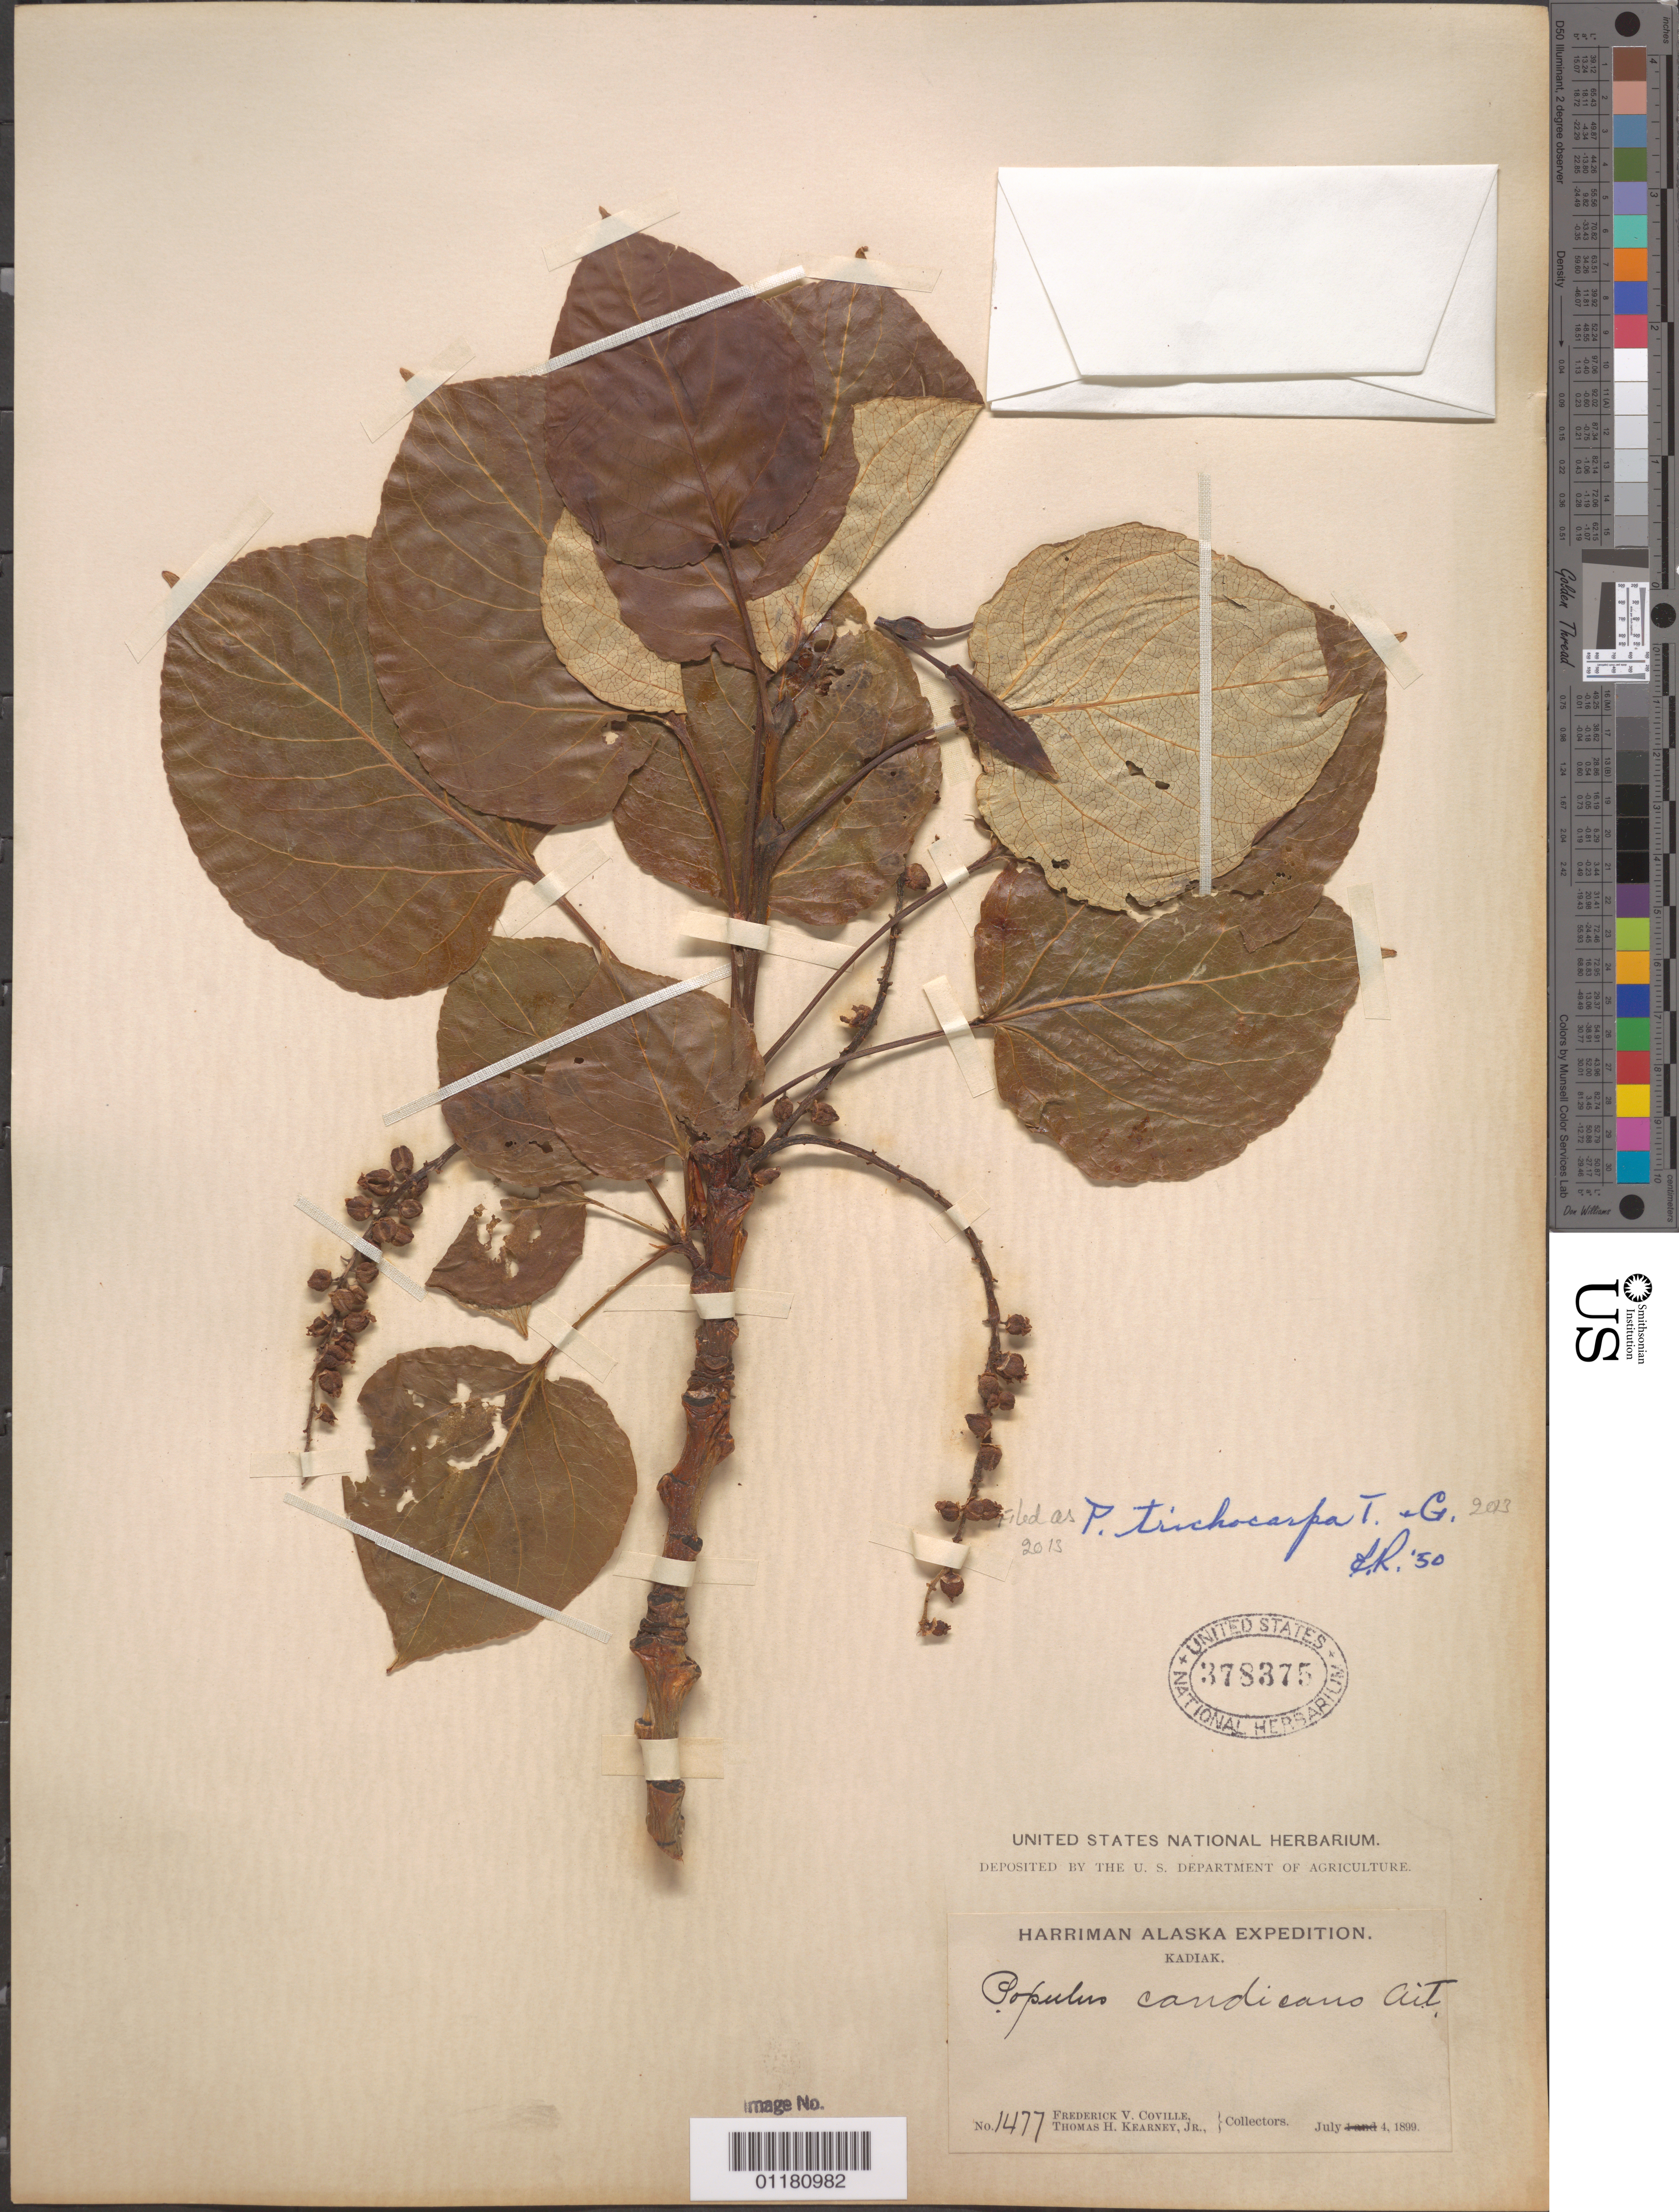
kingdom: Plantae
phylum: Tracheophyta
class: Magnoliopsida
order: Malpighiales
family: Salicaceae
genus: Populus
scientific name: Populus trichocarpa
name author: Torr. & A. Gray ex W. Hook.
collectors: F. V. Coville & T. H. Kearney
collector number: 1477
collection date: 1899-07-04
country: United States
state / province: Alaska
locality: Kadiak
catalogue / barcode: US 378375